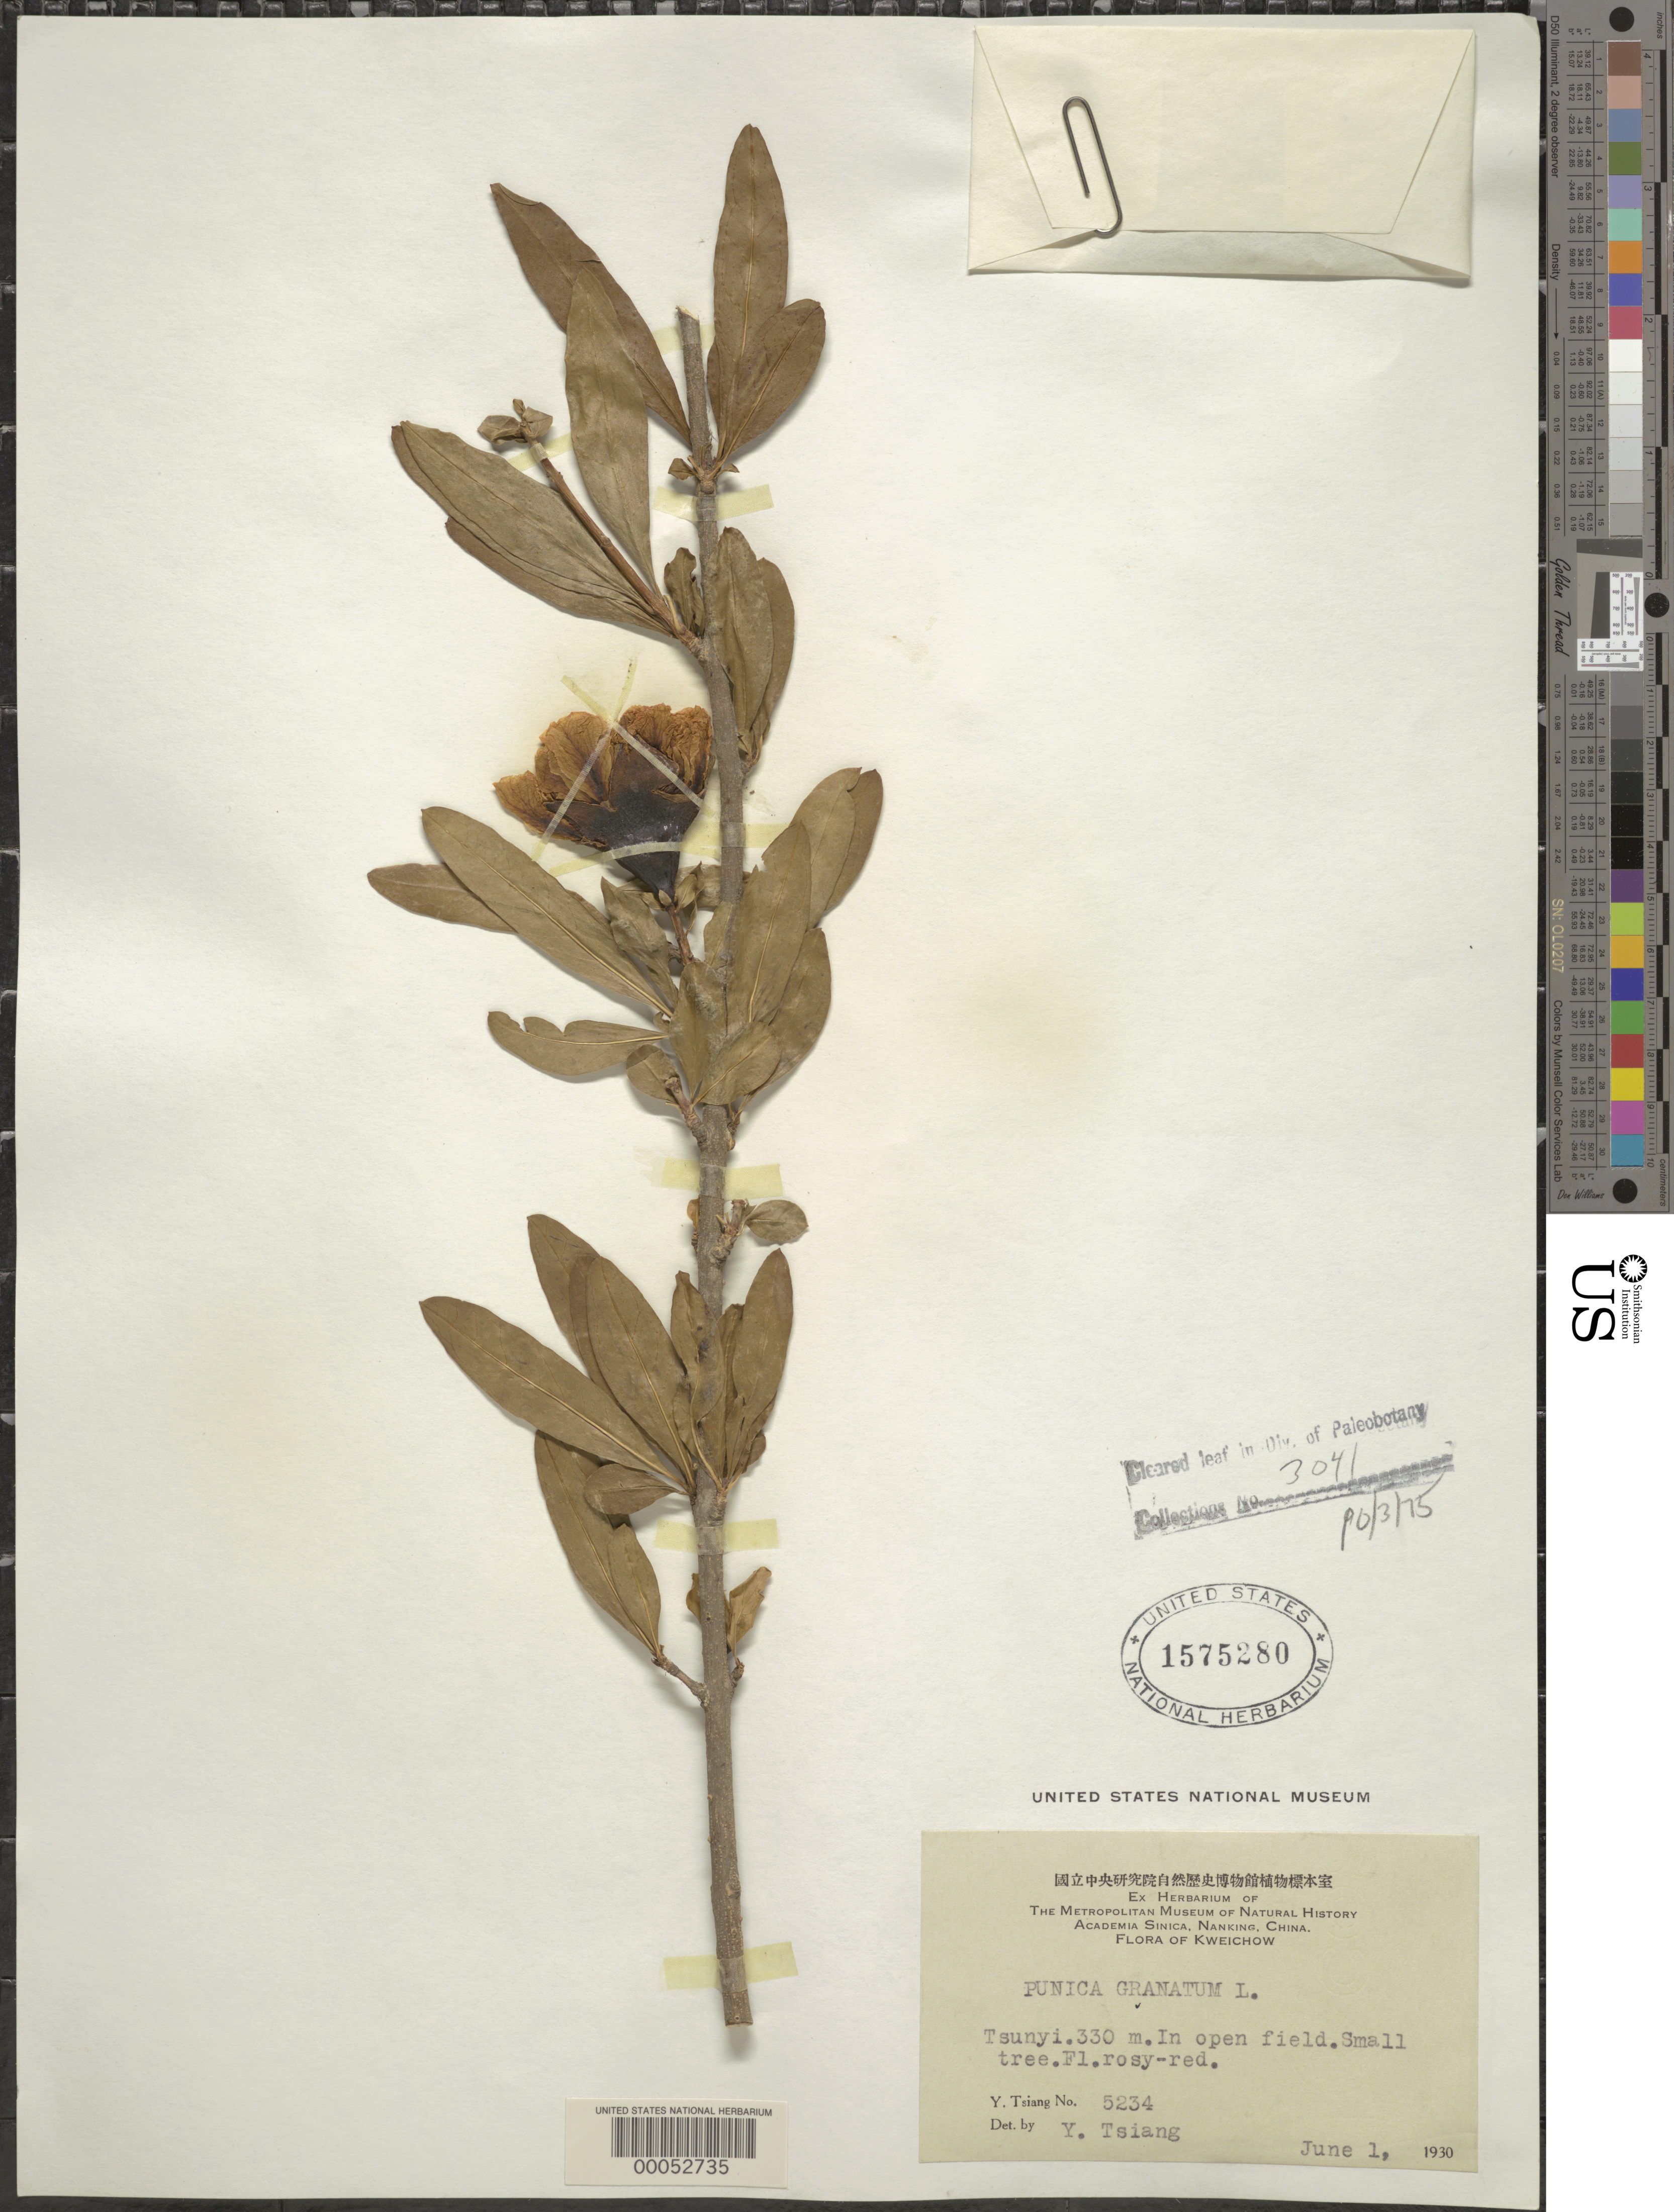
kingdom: Plantae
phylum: Tracheophyta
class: Magnoliopsida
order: Myrtales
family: Lythraceae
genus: Punica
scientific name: Punica granatum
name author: L.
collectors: Y. Tsiang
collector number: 5234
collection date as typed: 01 Jun 1930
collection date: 1930-06-01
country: China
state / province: Guizhou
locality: Ntsunyi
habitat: In open field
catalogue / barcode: US 1575280